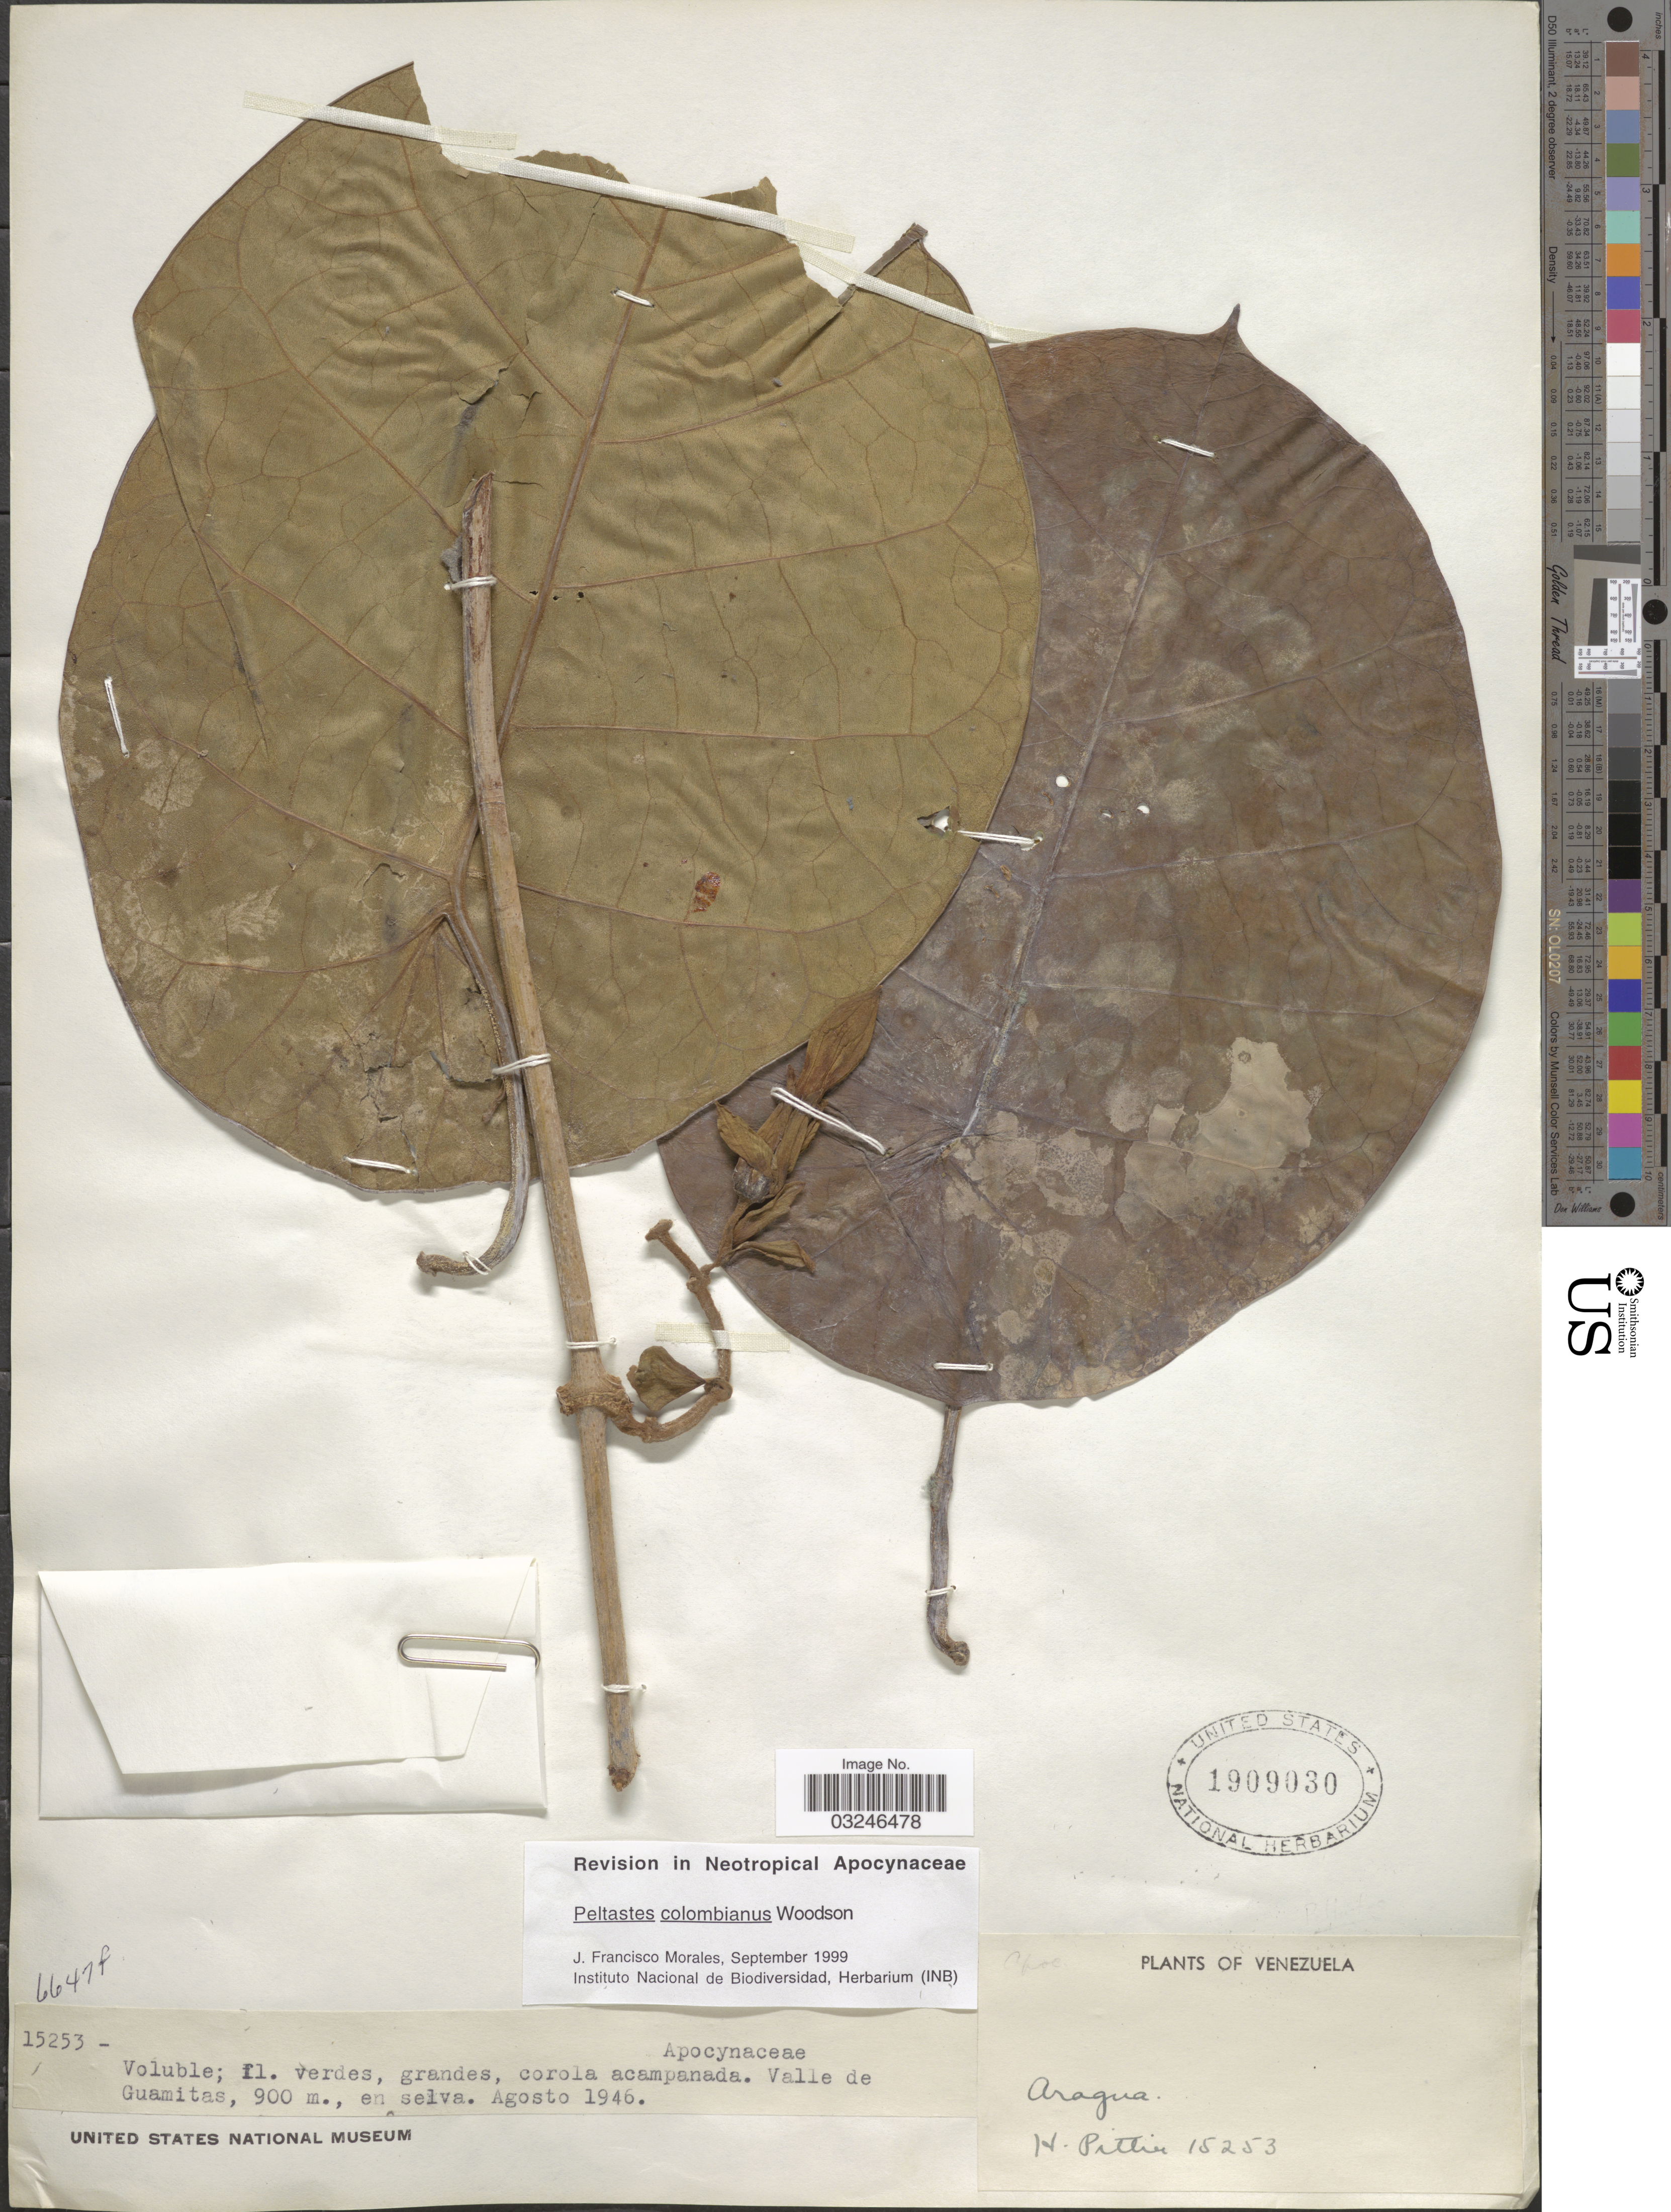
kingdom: Plantae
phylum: Tracheophyta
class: Magnoliopsida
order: Gentianales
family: Apocynaceae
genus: Peltastes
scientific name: Peltastes colombianus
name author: Woodson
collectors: H. F. Pittier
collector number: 15253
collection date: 1946-08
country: Venezuela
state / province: Aragua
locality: Valle de Guamitas, en selva.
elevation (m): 900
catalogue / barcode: US 1909030